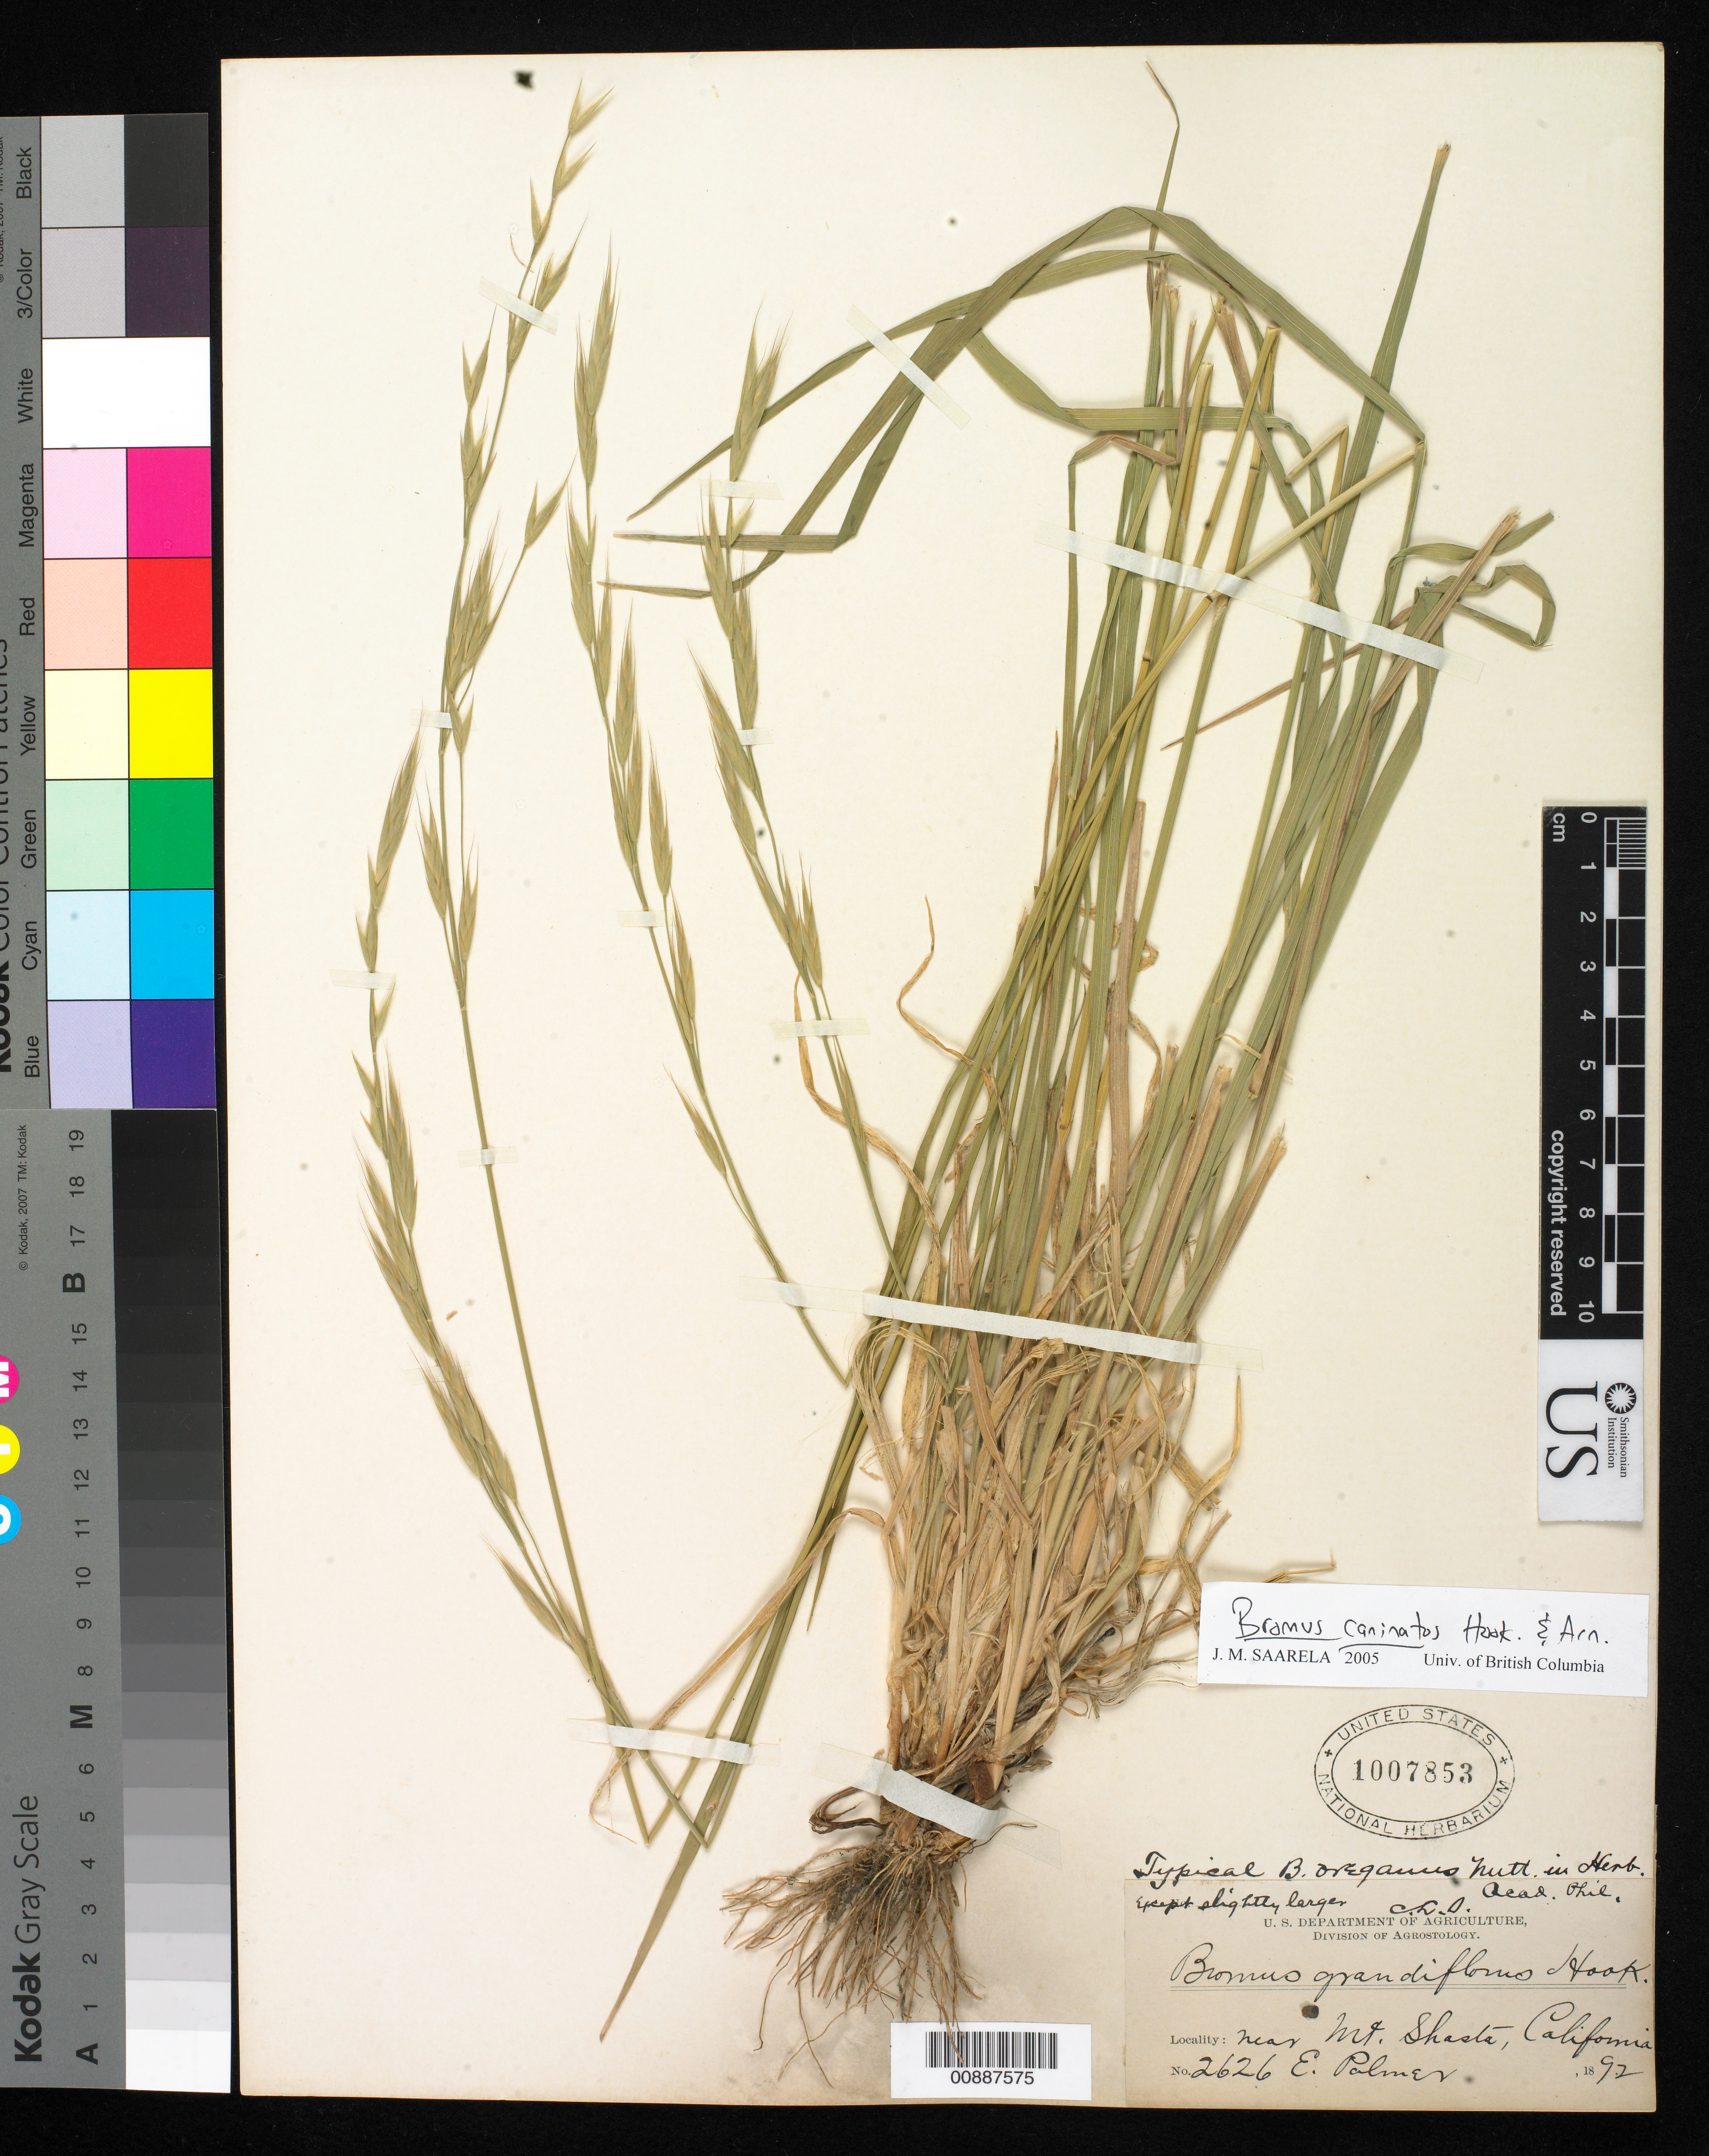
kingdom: Plantae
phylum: Tracheophyta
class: Liliopsida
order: Poales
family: Poaceae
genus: Bromus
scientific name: Bromus carinatus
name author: Hook. & Arn.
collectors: E. Palmer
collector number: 2626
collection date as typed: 1892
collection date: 1892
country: United States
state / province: California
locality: Near Mt. Shasta, California.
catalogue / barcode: US 1007853